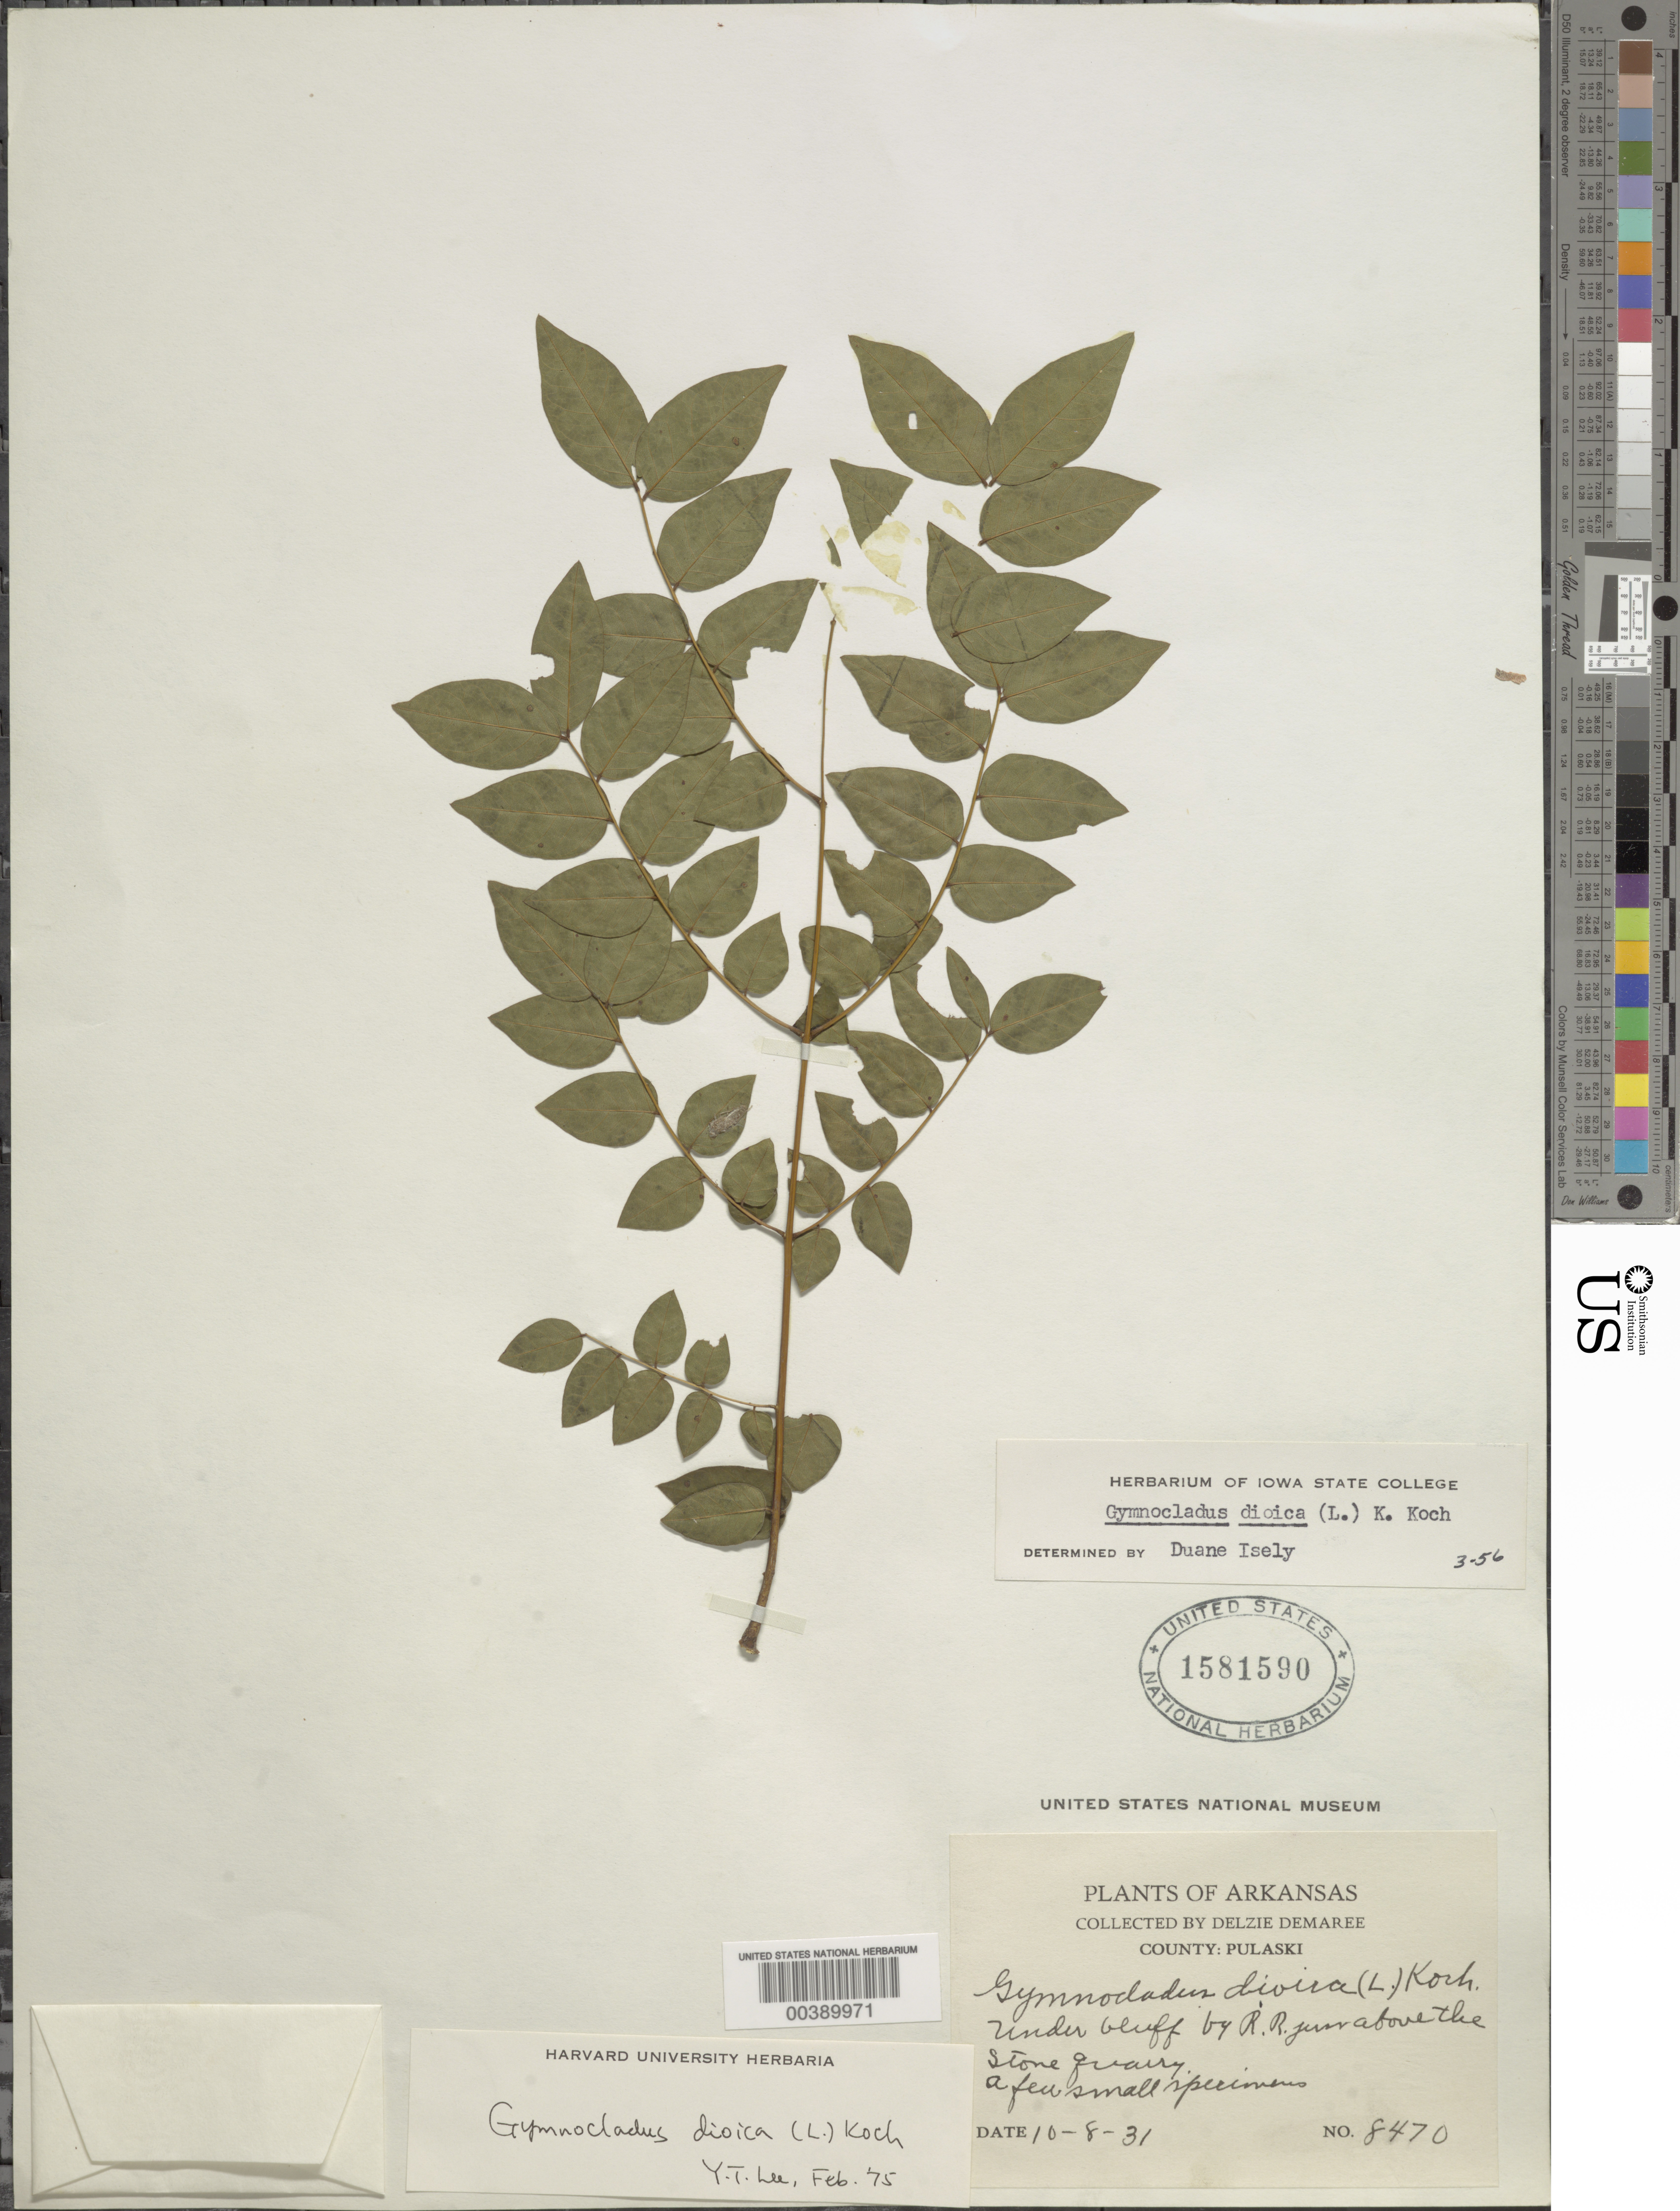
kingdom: Plantae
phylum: Tracheophyta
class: Magnoliopsida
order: Fabales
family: Fabaceae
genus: Gymnocladus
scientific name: Gymnocladus dioicus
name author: (L.) K. Koch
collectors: D. Demaree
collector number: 8470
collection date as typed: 08 Oct 1931 or 10 Aug 1931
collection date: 1931-08-10 or 1931-10-08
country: United States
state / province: Arkansas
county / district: Pulaski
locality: Under bluff by r.r. ---- above the stone quarry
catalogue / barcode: US 1581590